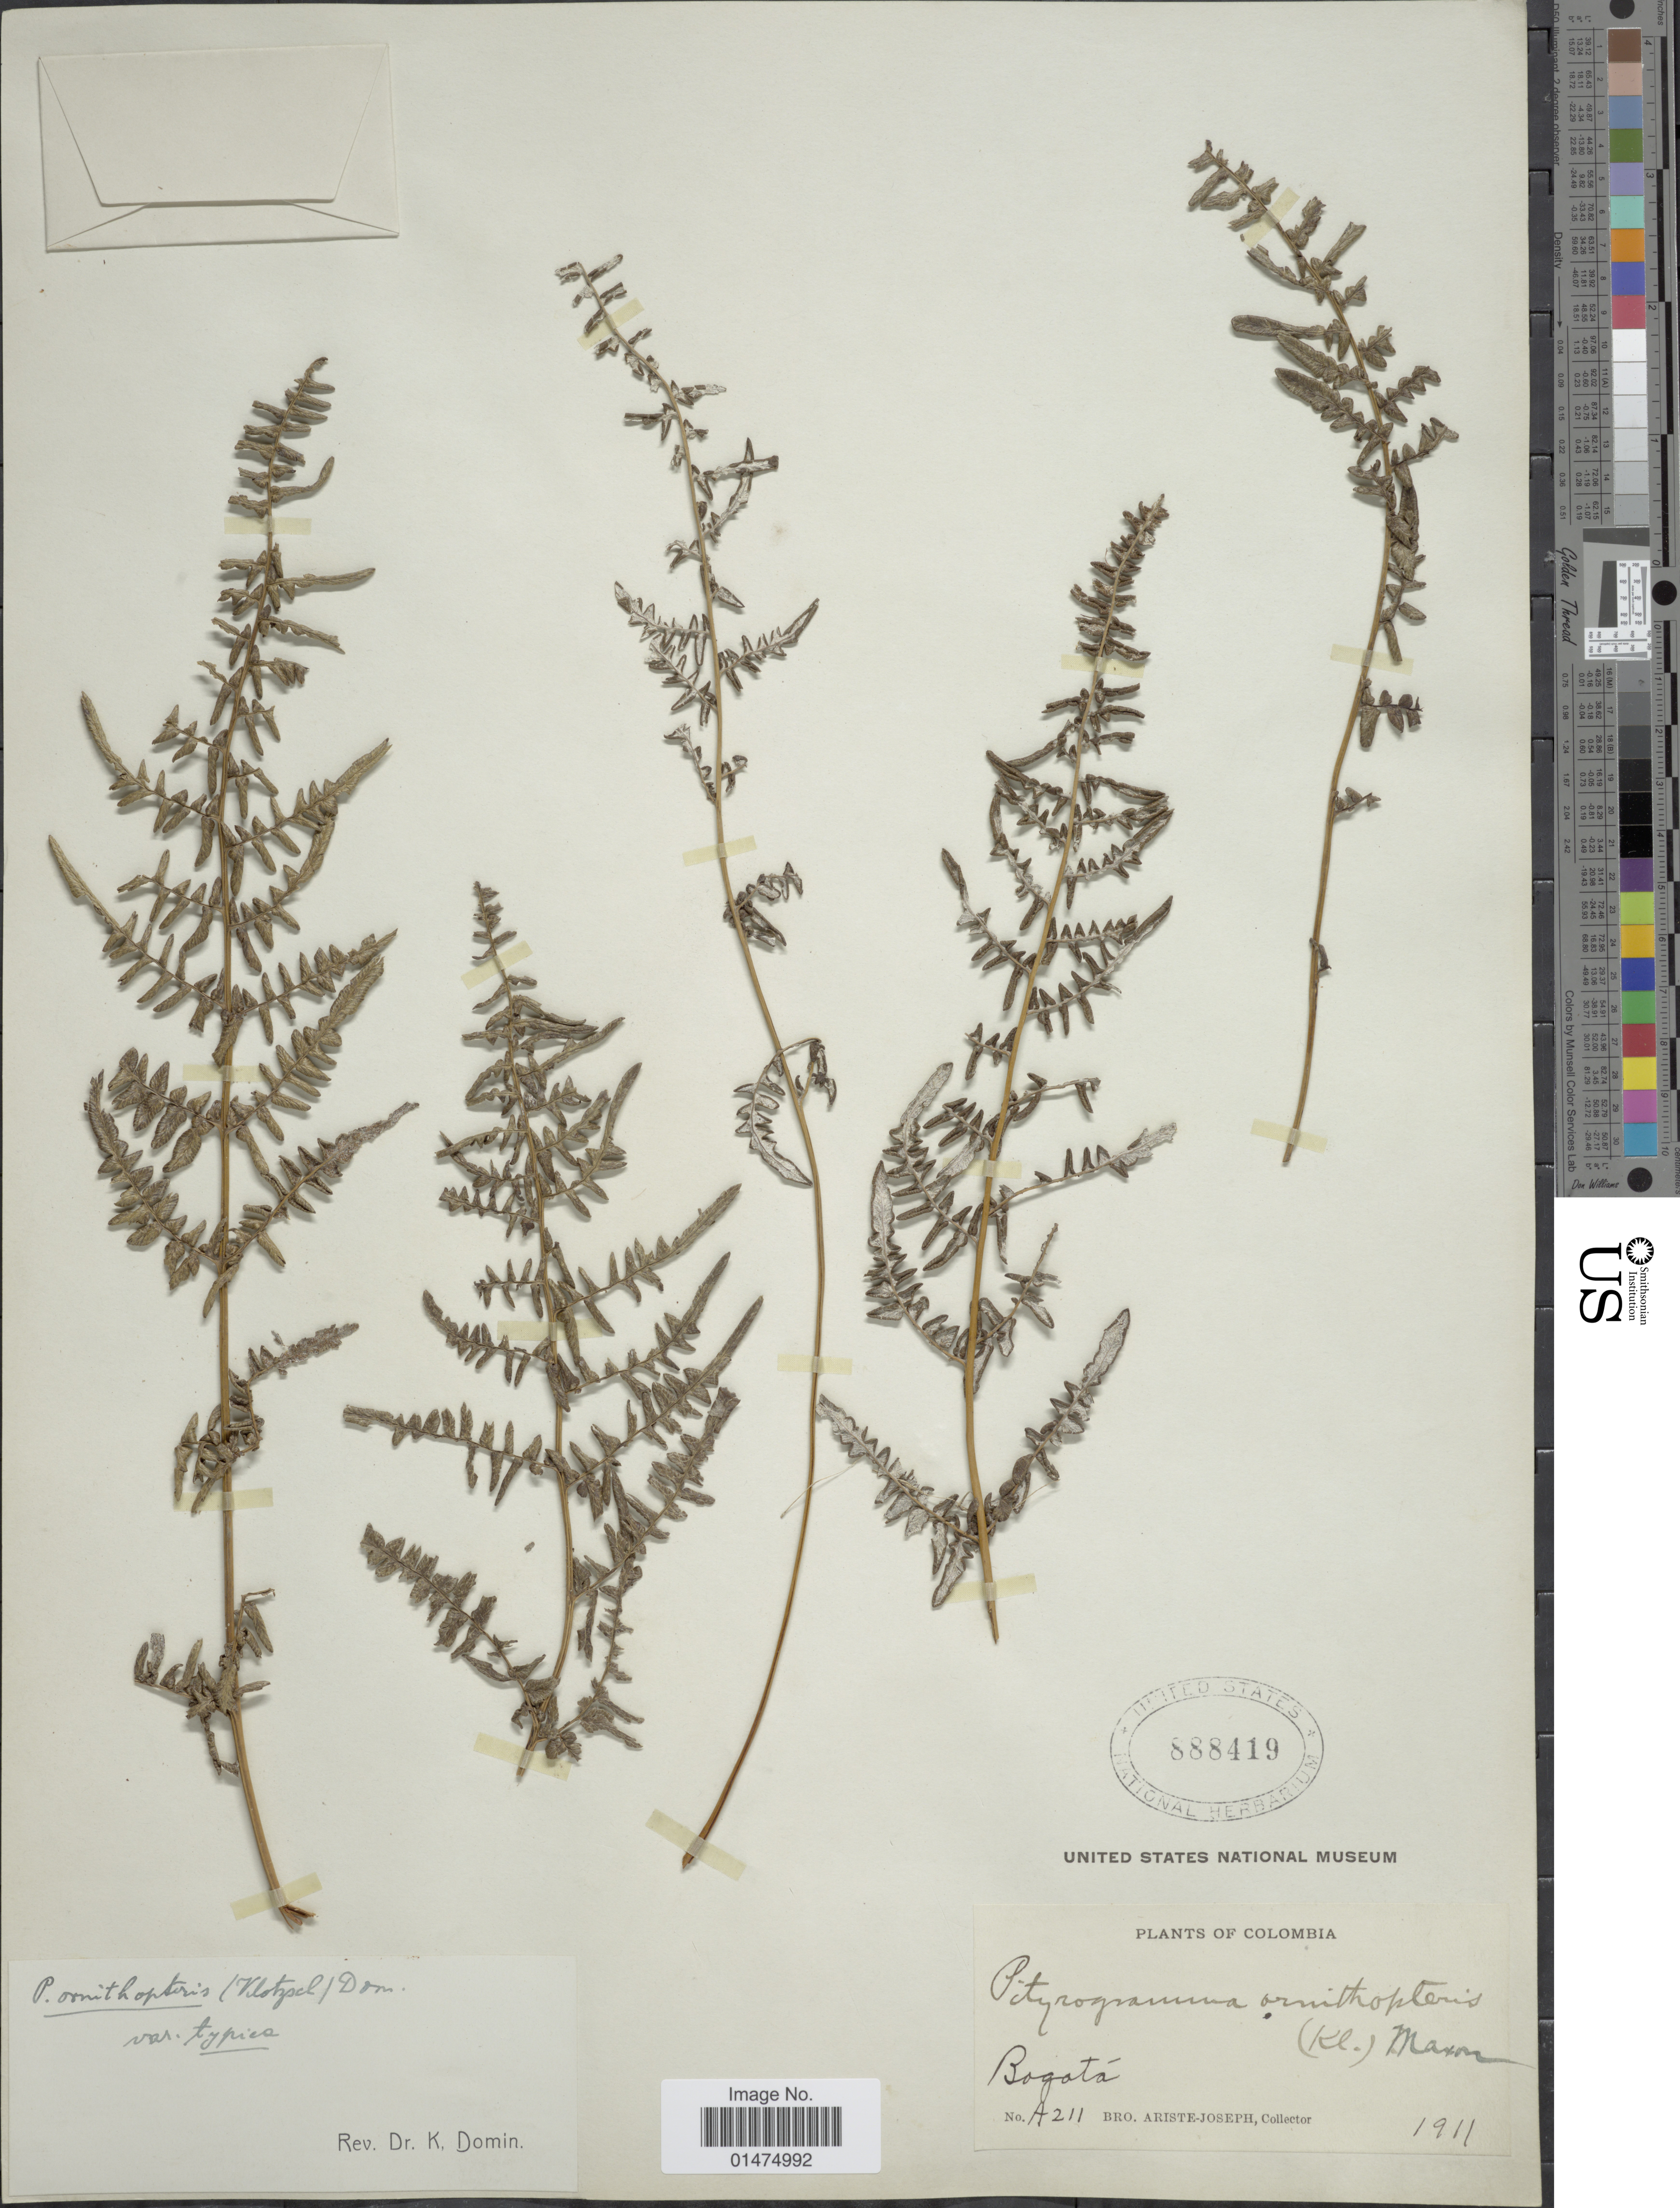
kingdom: Plantae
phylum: Tracheophyta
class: Polypodiopsida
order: Polypodiales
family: Pteridaceae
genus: Pityrogramma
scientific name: Pityrogramma chrysoconia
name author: (Desv.) Maxon ex Domin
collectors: Bro. Ariste-Joseph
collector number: A211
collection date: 1911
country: Colombia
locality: Bogota.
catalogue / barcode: US 888419